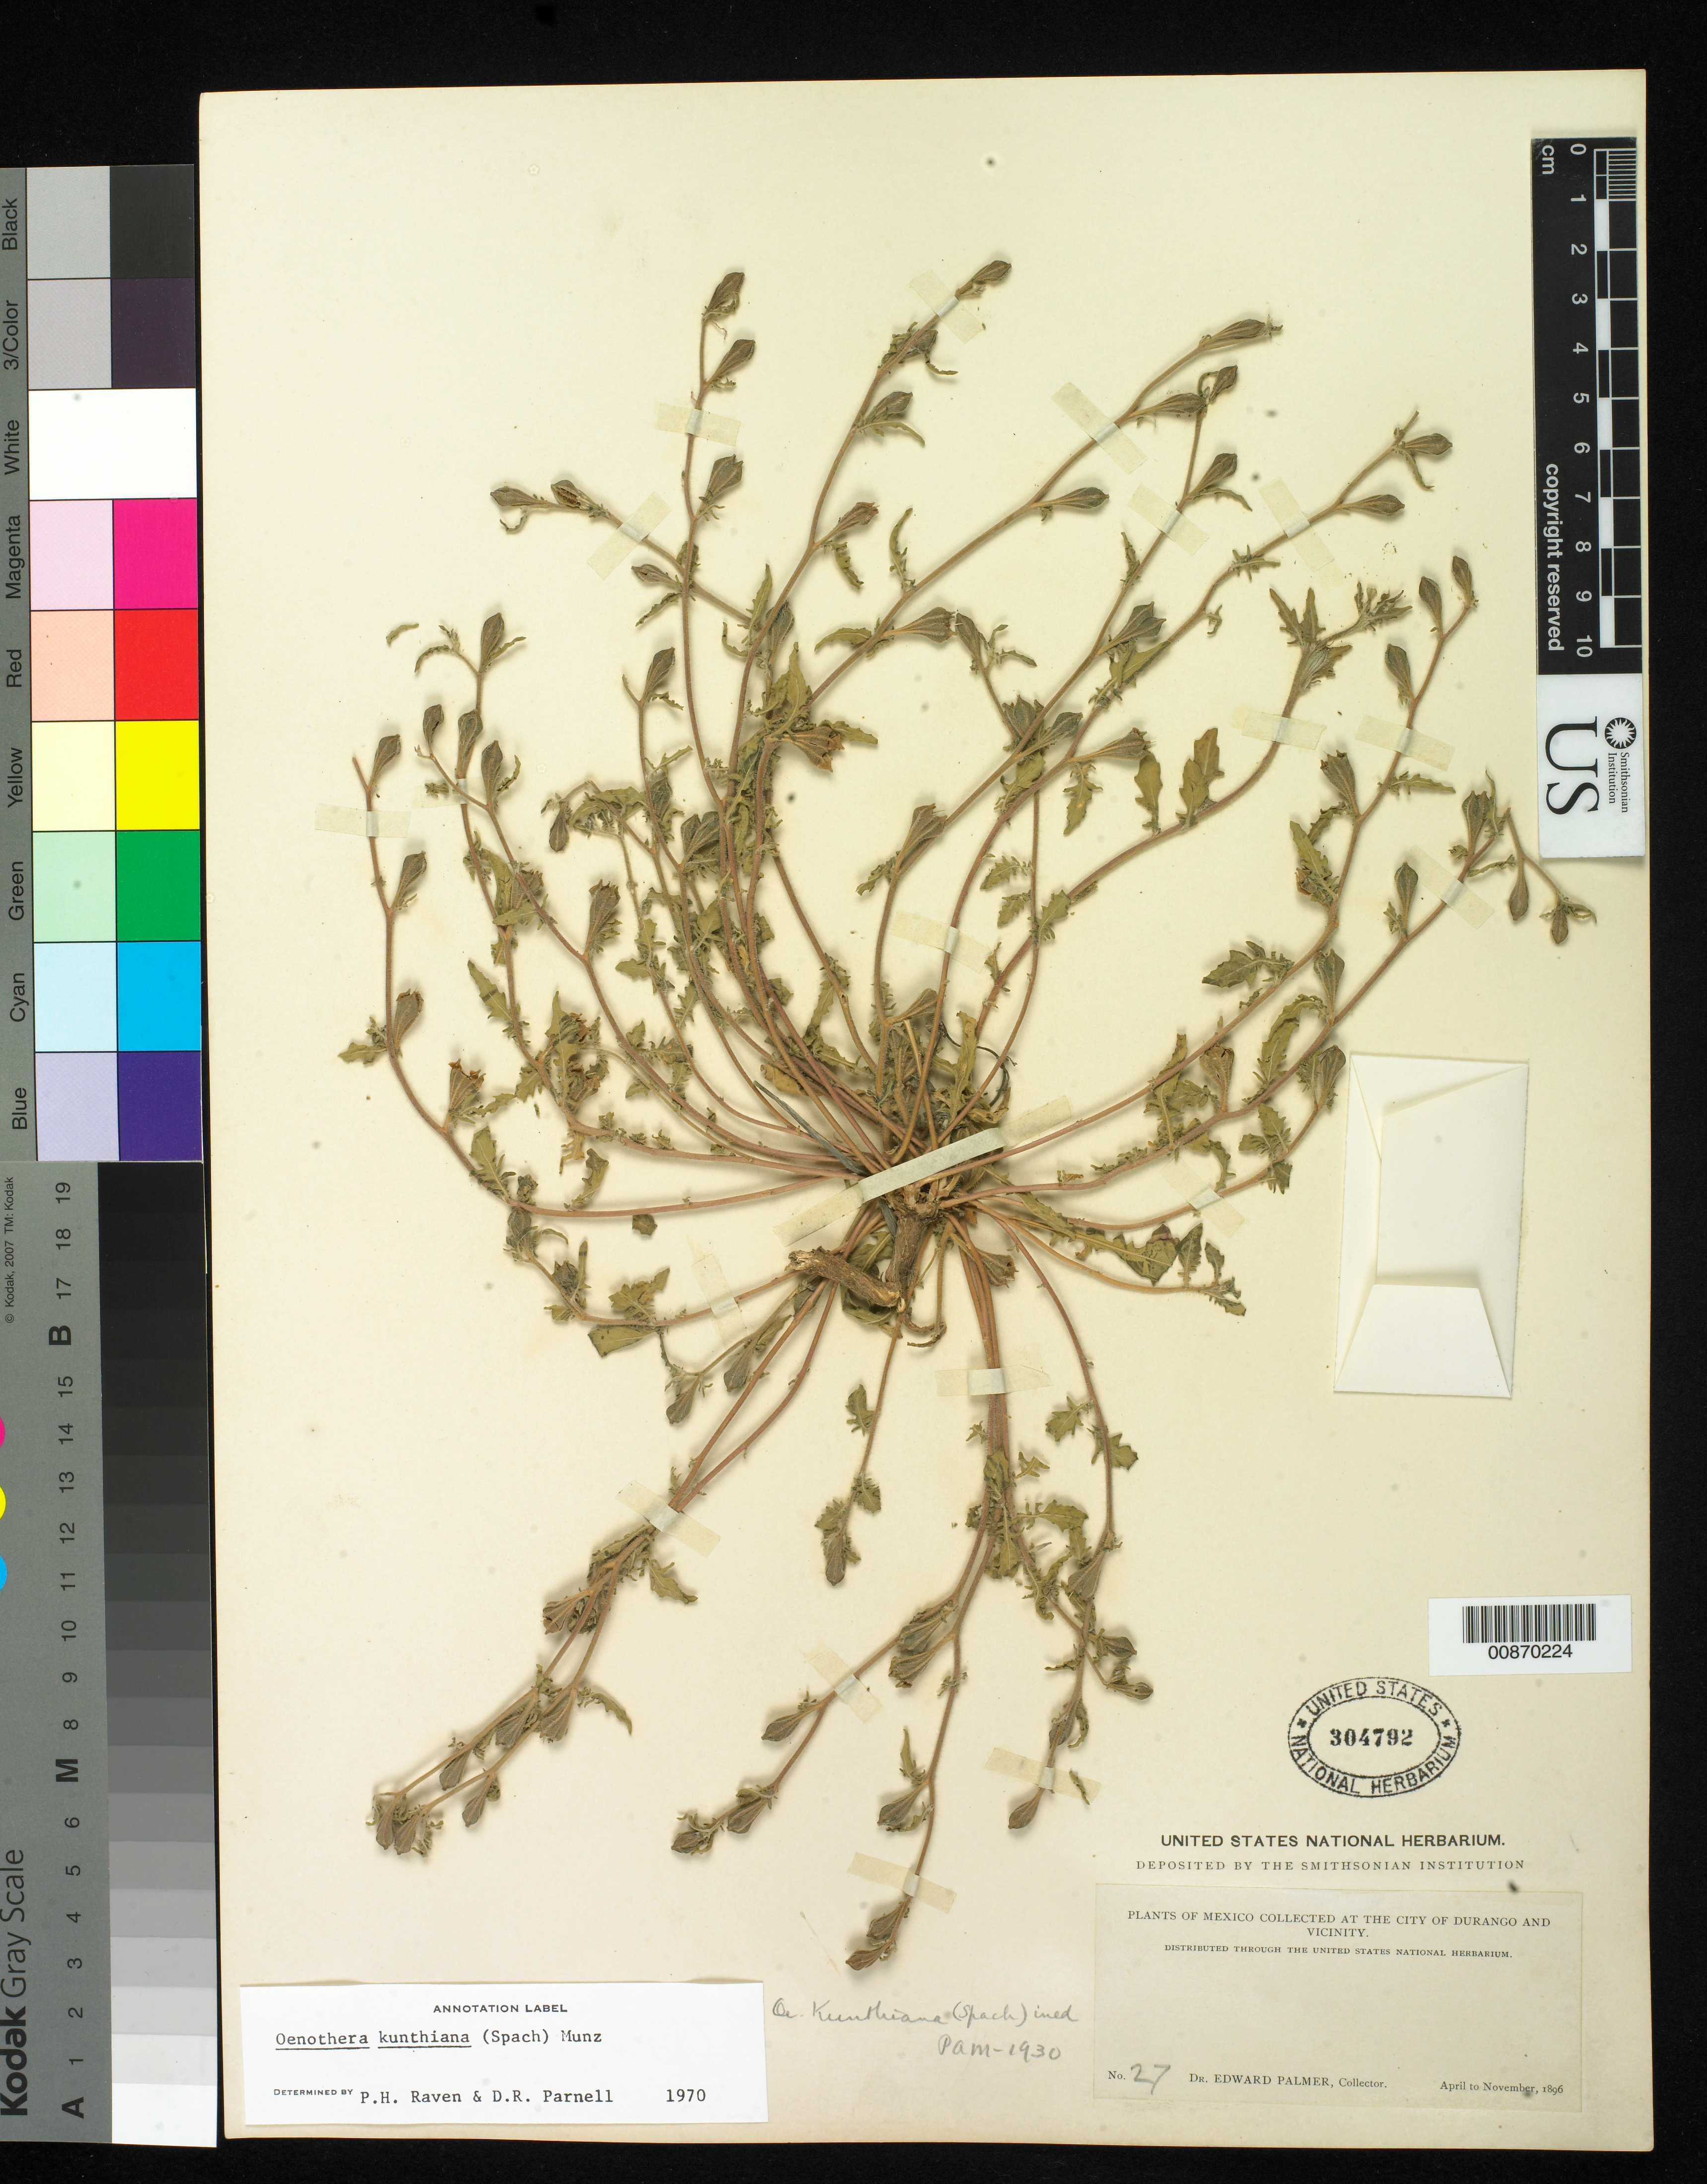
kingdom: Plantae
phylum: Tracheophyta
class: Magnoliopsida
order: Myrtales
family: Onagraceae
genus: Oenothera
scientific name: Oenothera kunthiana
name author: (Spach) Munz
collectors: E. Palmer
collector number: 27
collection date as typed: Apr 1896 to -- Nov 1896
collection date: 1896-04/1896-11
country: Mexico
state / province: Durango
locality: City of Durango and vicinity.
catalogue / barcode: US 304792